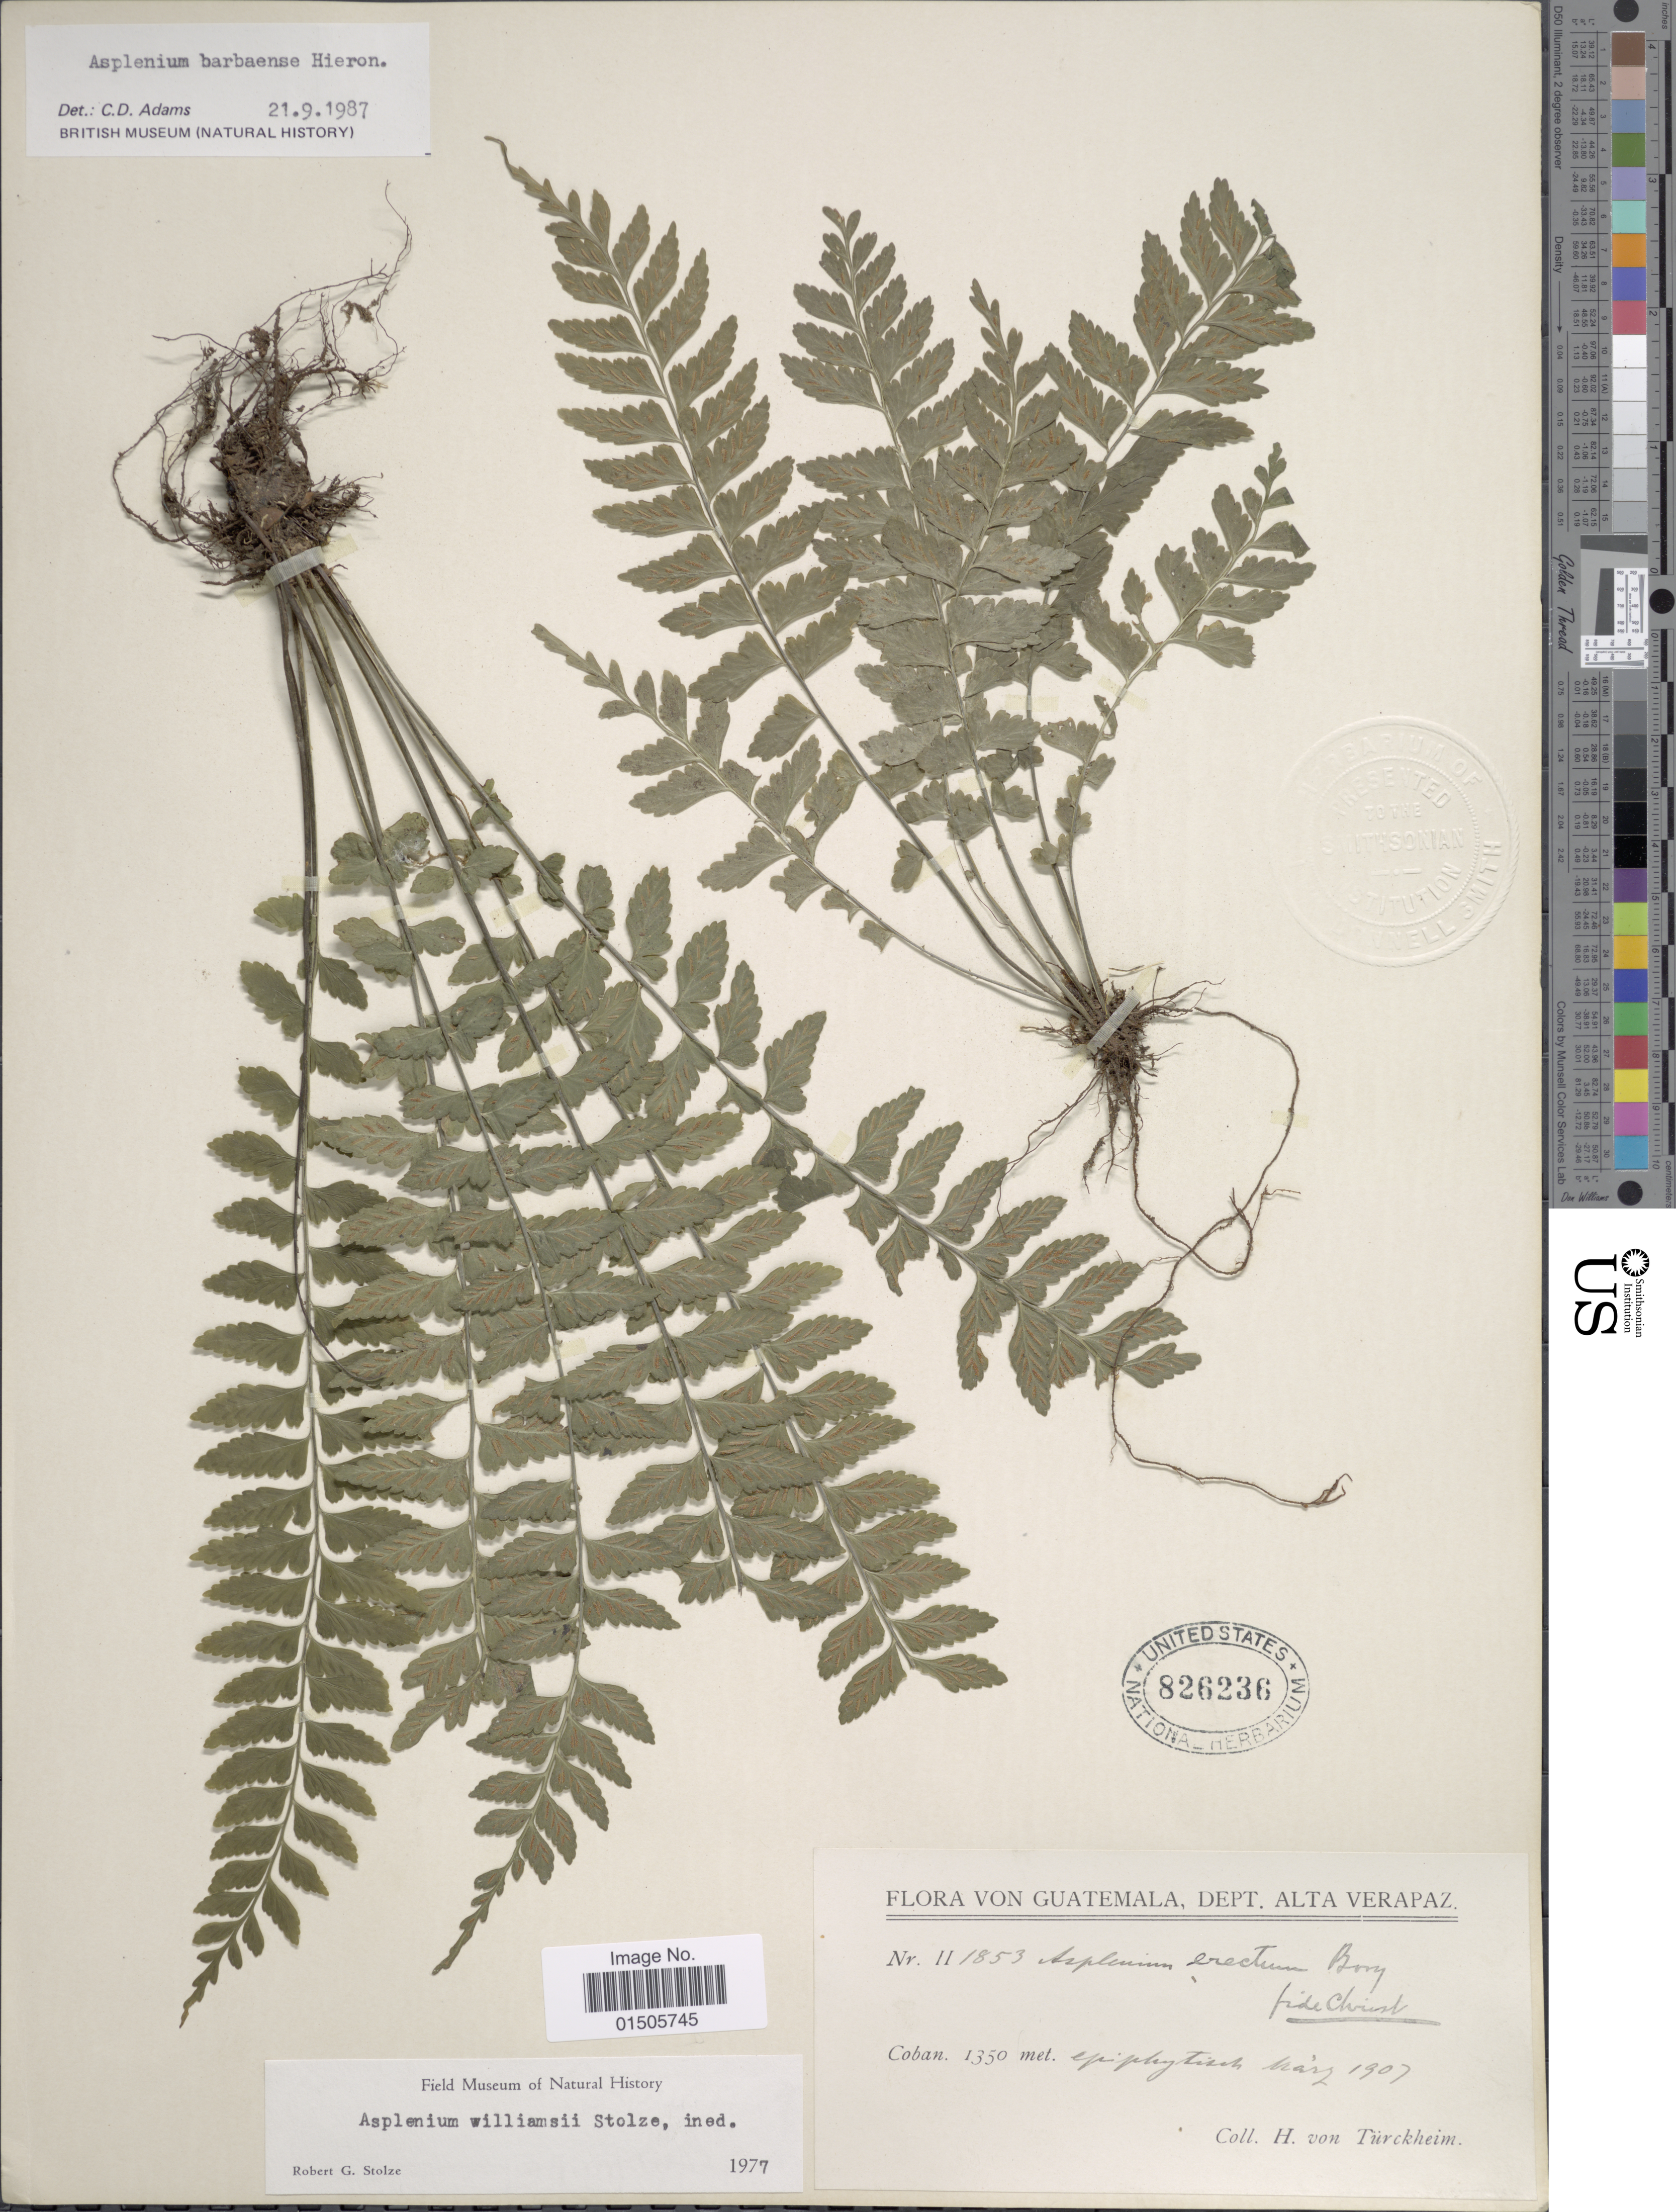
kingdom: Plantae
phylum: Tracheophyta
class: Polypodiopsida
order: Polypodiales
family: Aspleniaceae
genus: Asplenium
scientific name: Asplenium barbaense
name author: Hieron.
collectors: H. von Türckheim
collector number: II1853*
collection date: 1907-03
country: Guatemala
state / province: Alta Verapaz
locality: Coban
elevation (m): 1350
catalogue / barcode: US 826236